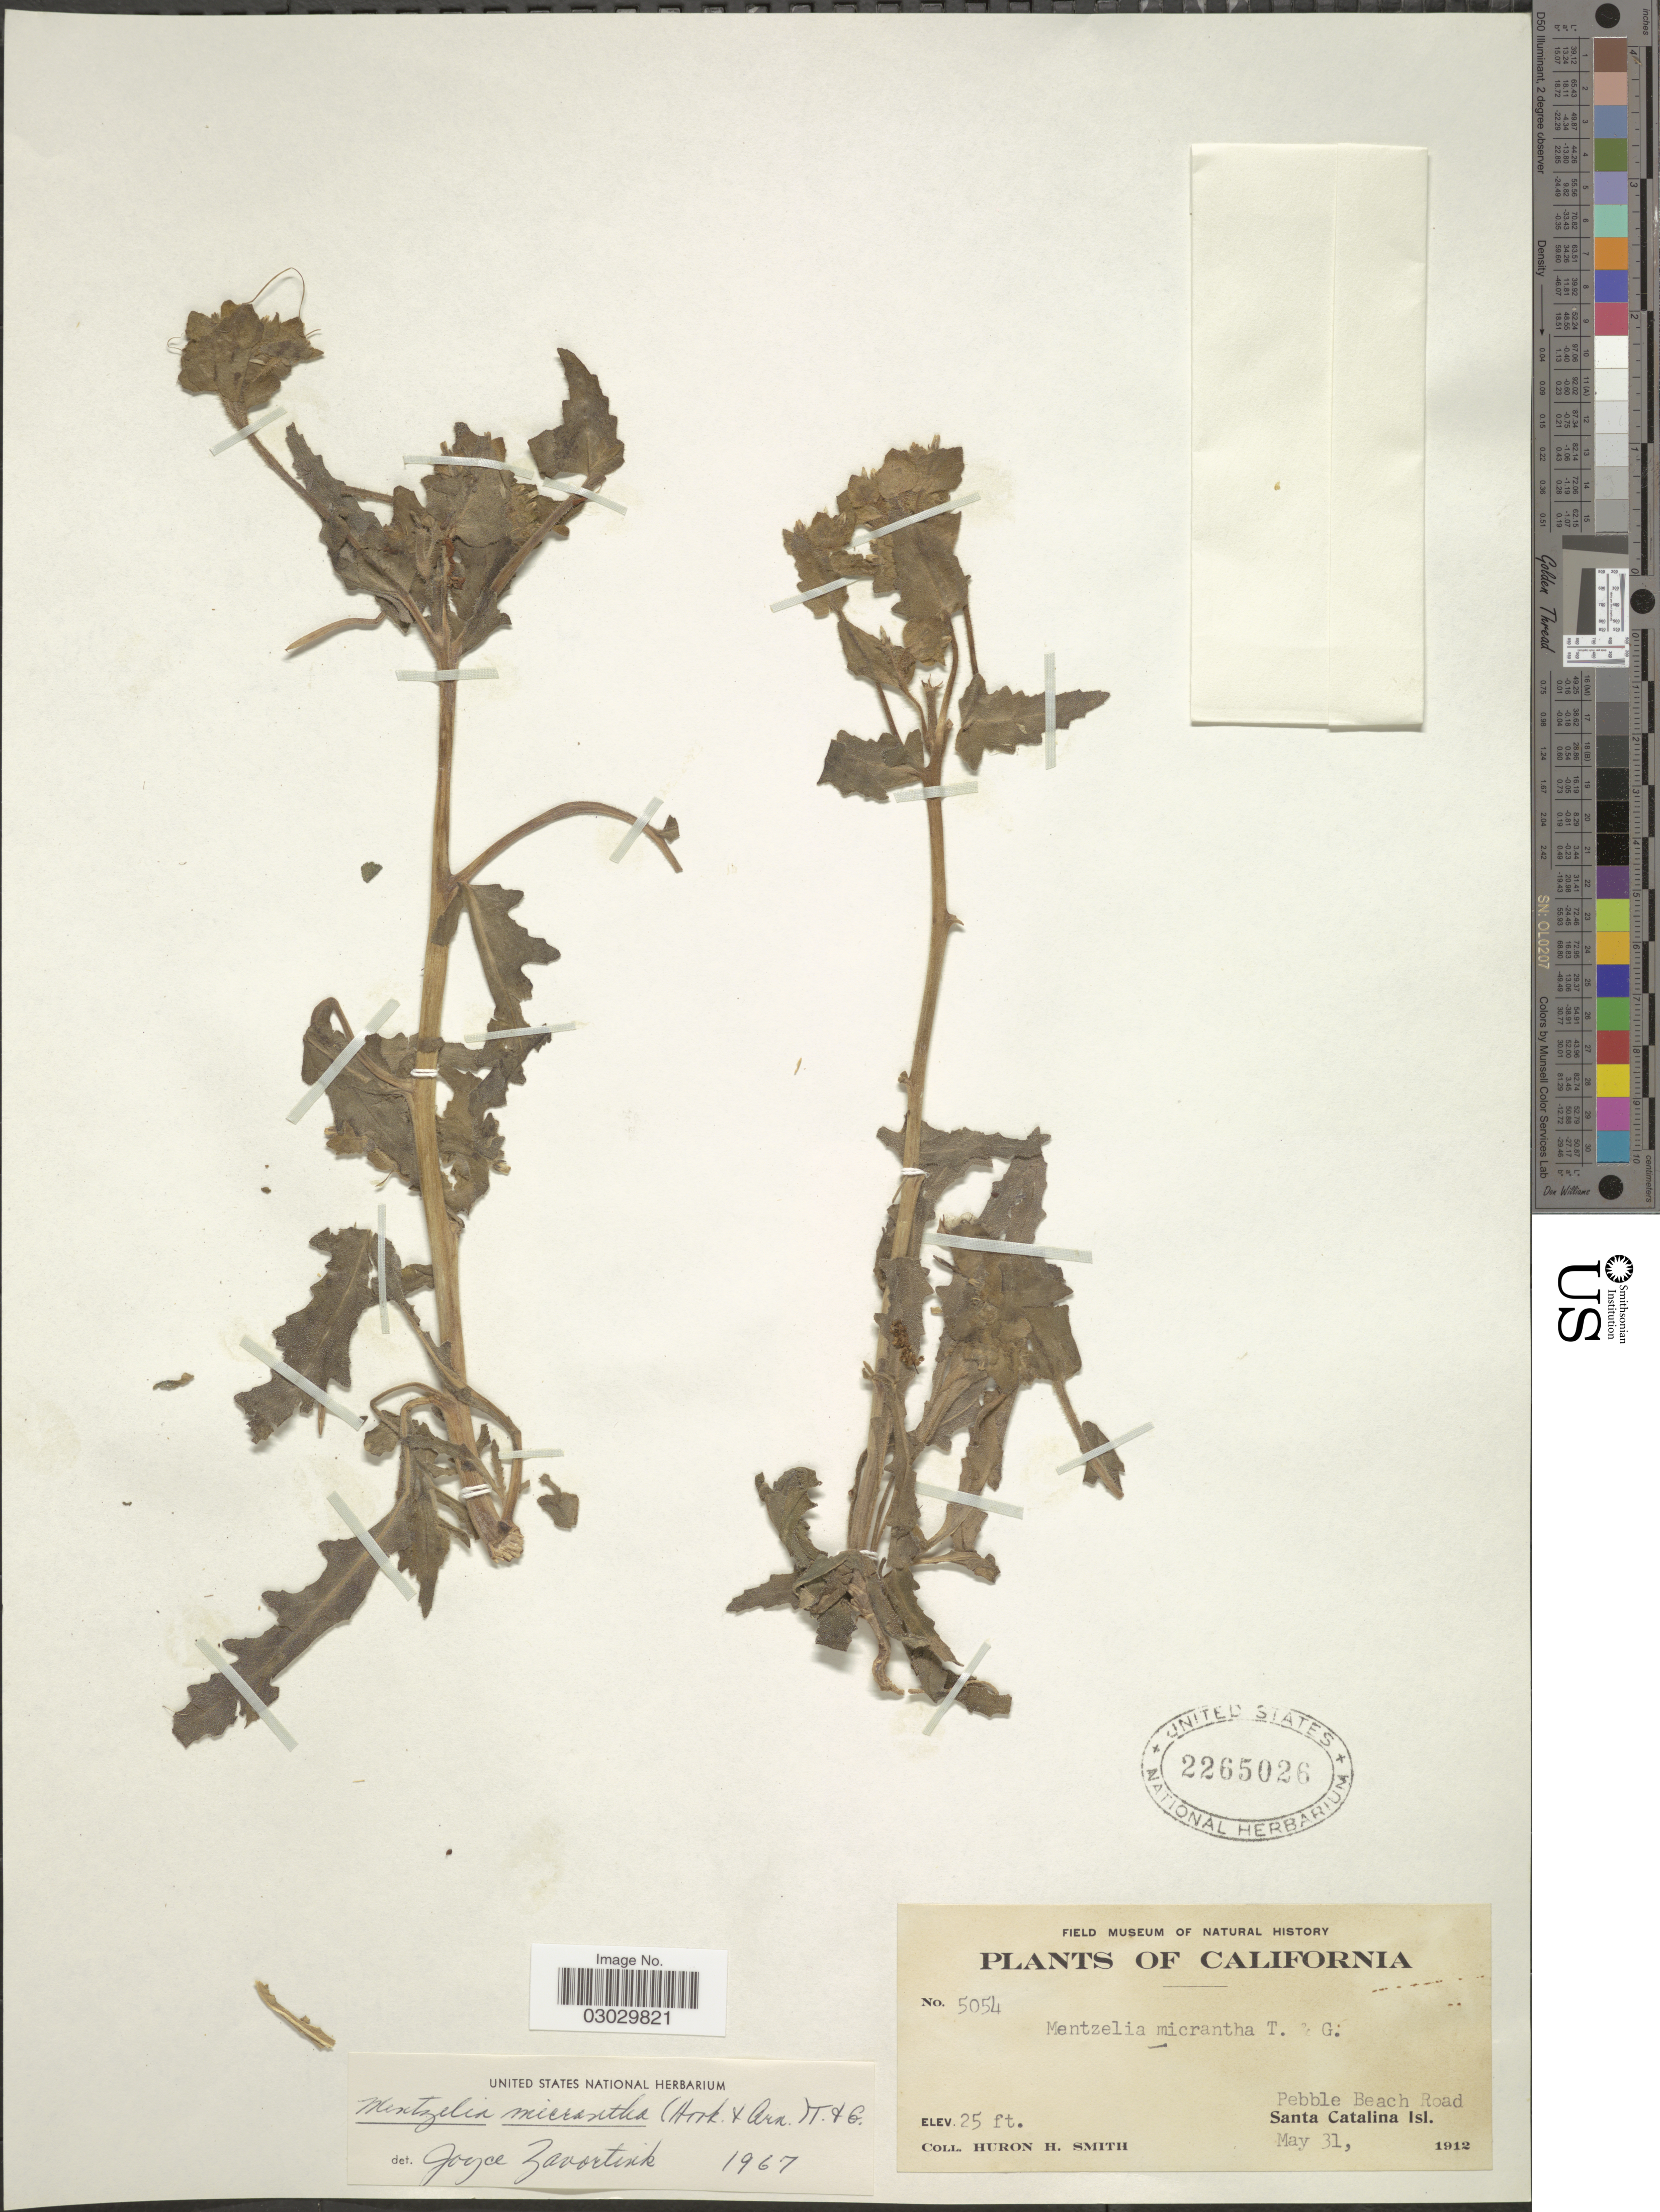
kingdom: Plantae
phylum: Tracheophyta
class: Magnoliopsida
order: Cornales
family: Loasaceae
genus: Mentzelia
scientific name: Mentzelia micrantha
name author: (Hook.) Torr. & A. Gray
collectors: Huron H. Smith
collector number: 5054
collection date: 1912-05-31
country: United States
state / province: California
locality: Pebble Beach Road, Santa Catalina Isl.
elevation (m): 8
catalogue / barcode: US 2265026